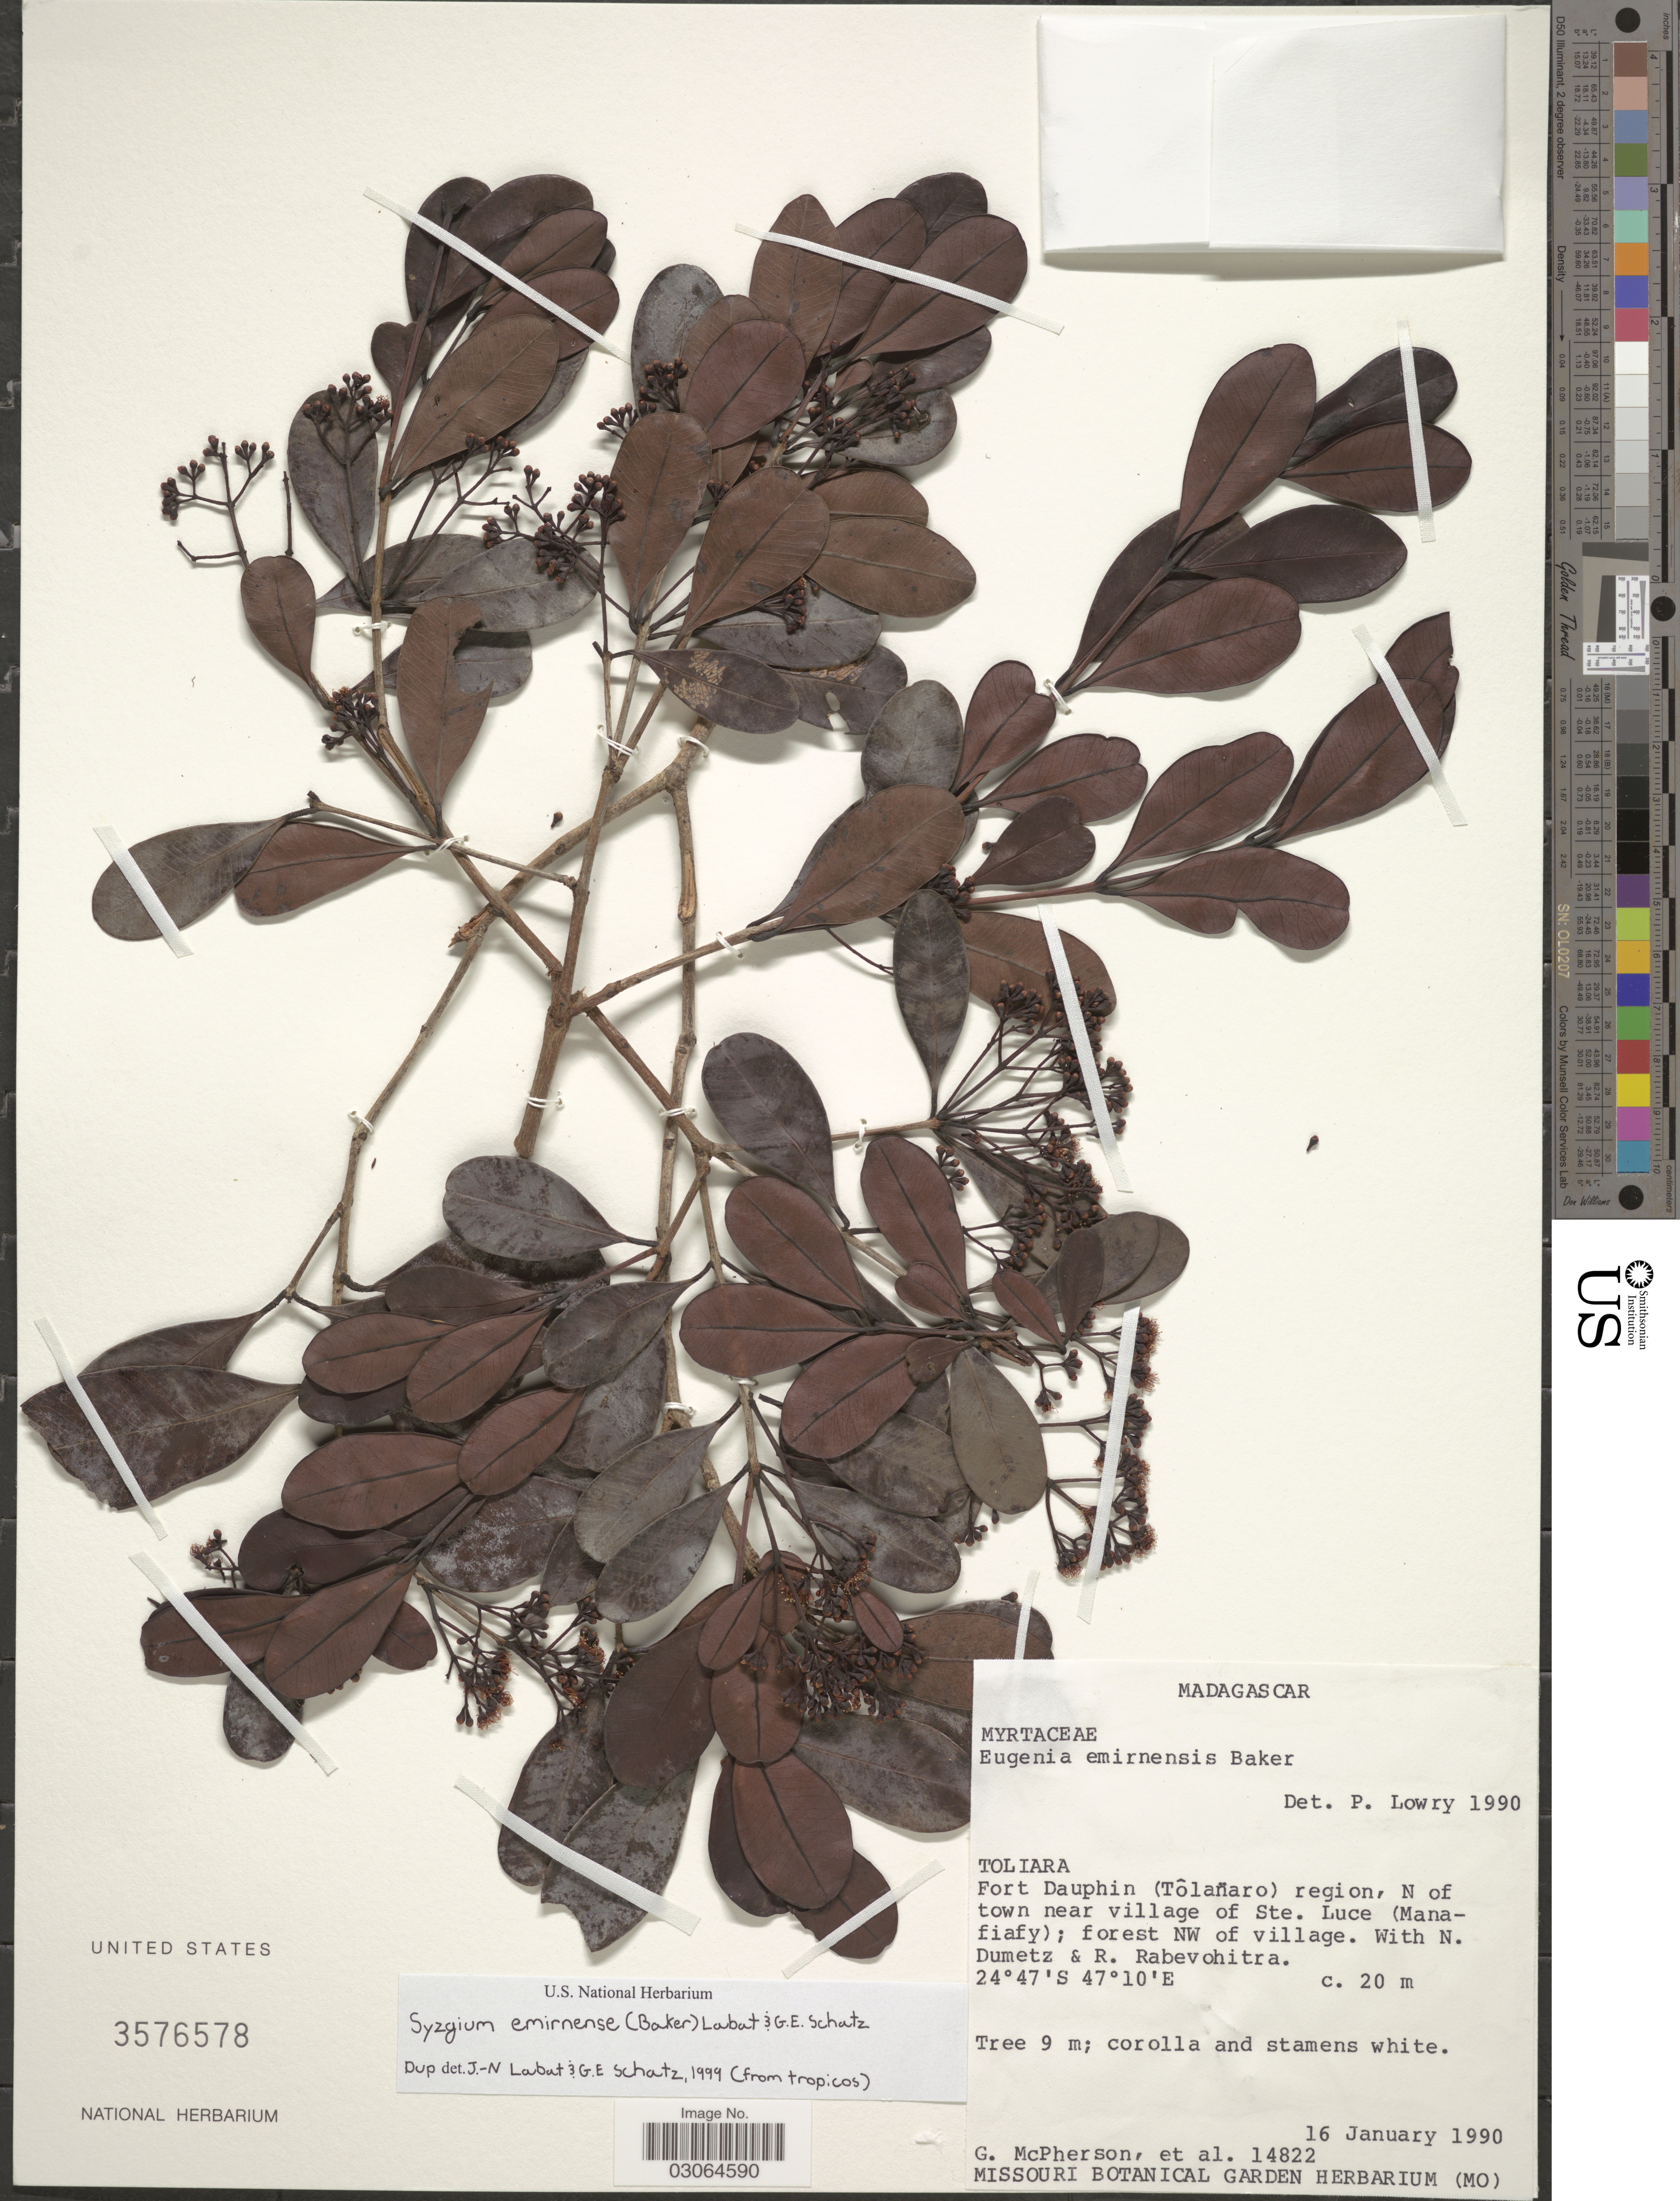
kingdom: Plantae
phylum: Tracheophyta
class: Magnoliopsida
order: Myrtales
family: Myrtaceae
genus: Syzygium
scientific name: Syzygium emirnense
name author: (Baker) Labat & G.E. Schatz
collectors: G. McPherson, N. Dumetz & R. Rabevohitra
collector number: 14822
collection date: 1990-01-16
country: Madagascar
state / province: Anosy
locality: Fort Dauphin (Tôlanaro) region, N of town near village of Ste. Luce (Manafiafy); forest NW of village.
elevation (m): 20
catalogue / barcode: US 3576578